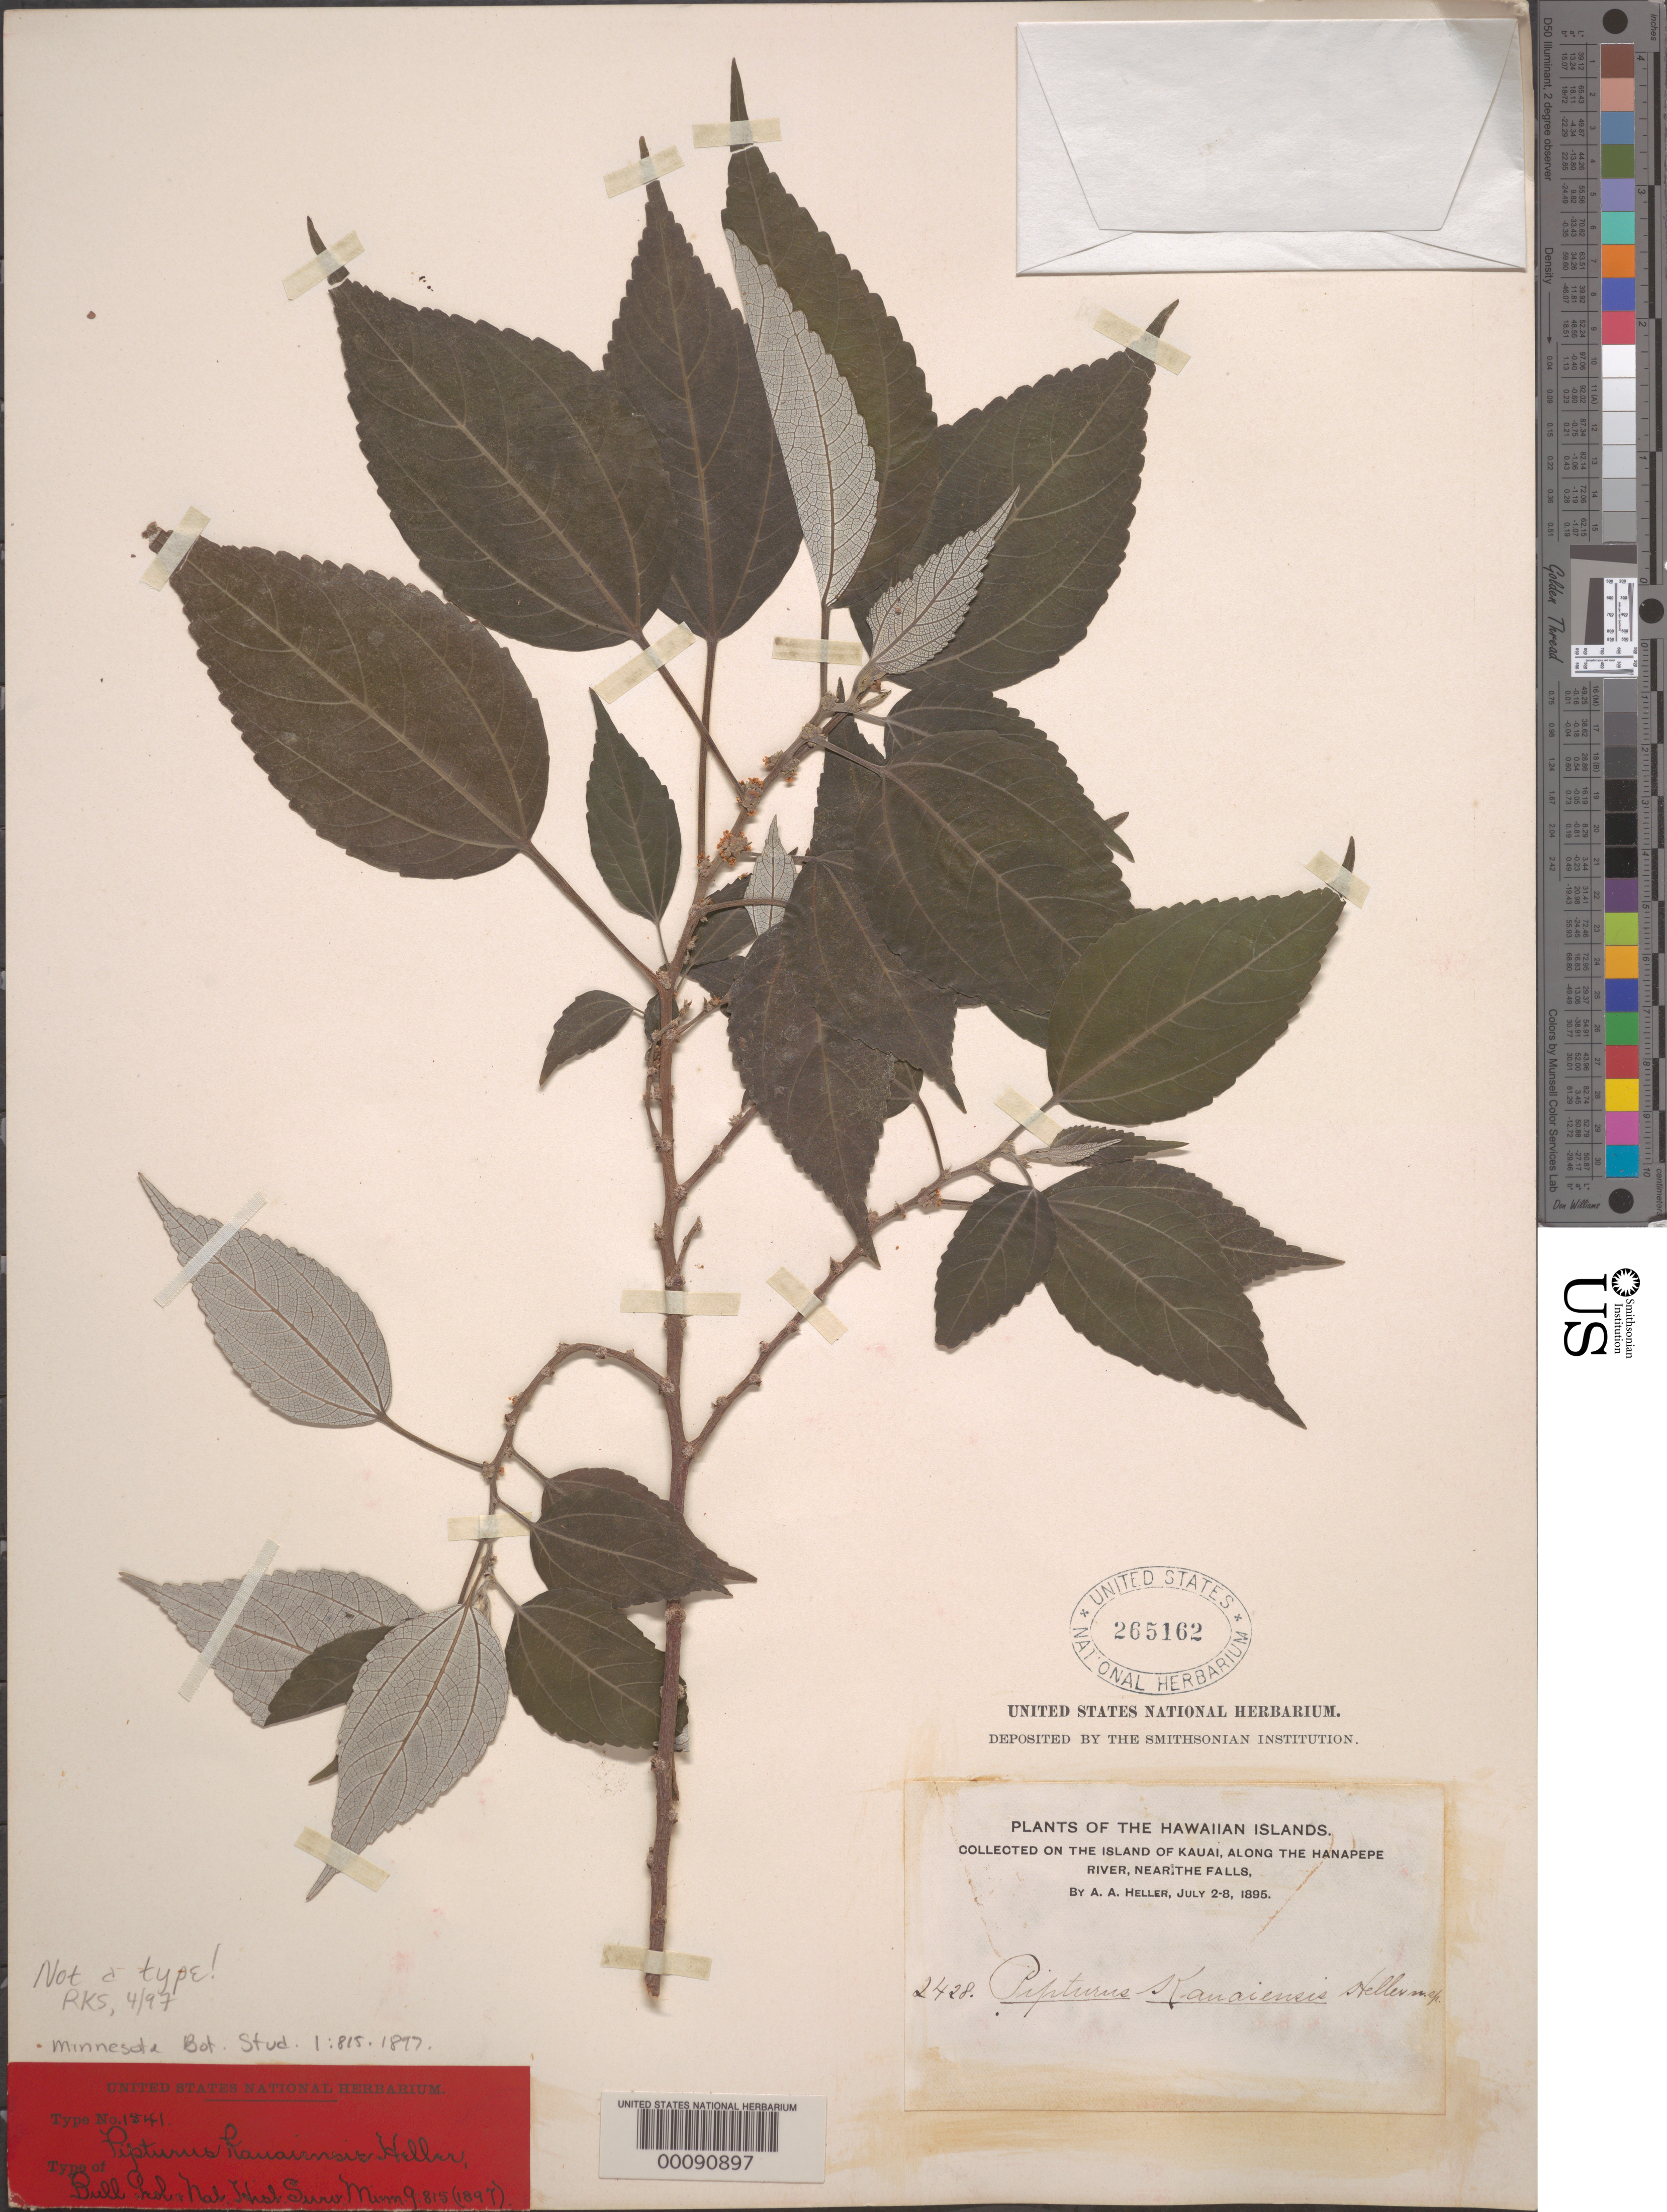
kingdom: Plantae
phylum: Tracheophyta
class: Magnoliopsida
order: Rosales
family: Urticaceae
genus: Pipturus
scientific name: Pipturus kauaiensis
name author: A. Heller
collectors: A. A. Heller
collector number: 2428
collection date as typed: Jul 1895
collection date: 1895-07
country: United States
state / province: Hawaii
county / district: Kauai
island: Kaua'i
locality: Hanapepe river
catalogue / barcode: US 265162